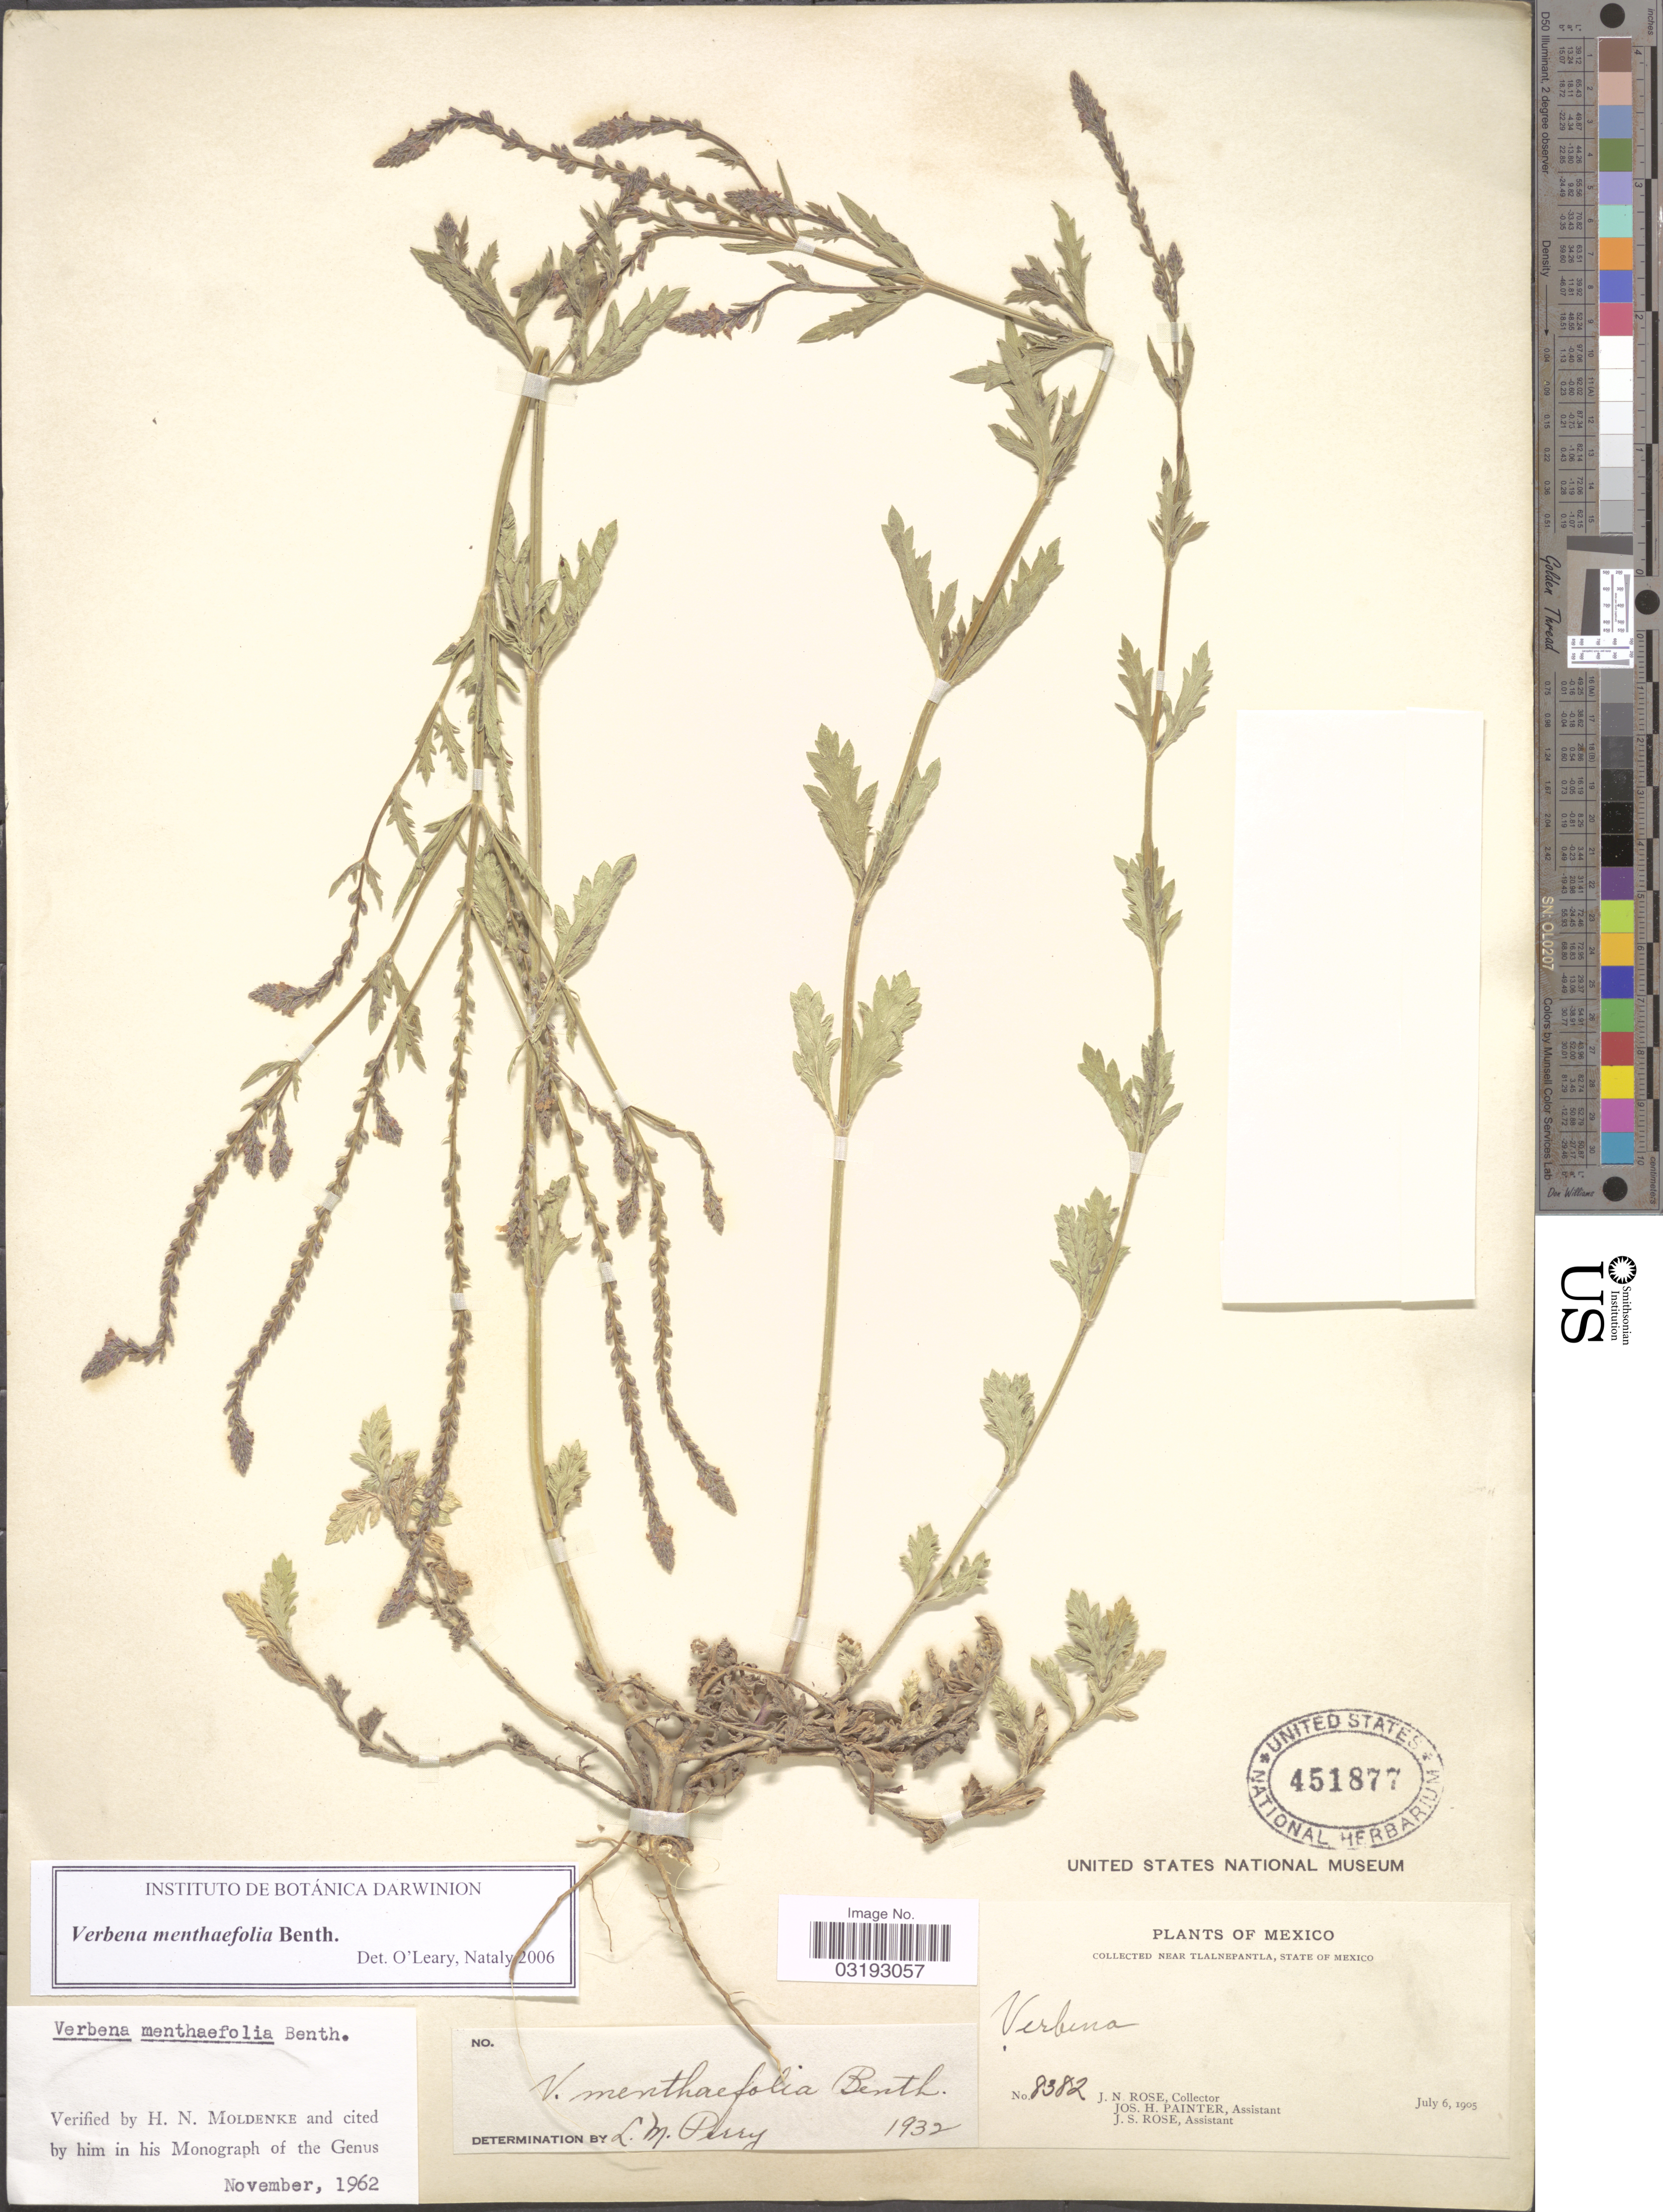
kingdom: Plantae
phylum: Tracheophyta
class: Magnoliopsida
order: Lamiales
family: Verbenaceae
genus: Verbena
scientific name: Verbena menthaefolia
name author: Benth.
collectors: J. N. Rose, J. H. Painter & J. S. Rose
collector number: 8382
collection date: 1905-07-06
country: Mexico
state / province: México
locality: Near Tlalnepantla.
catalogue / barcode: US 451877